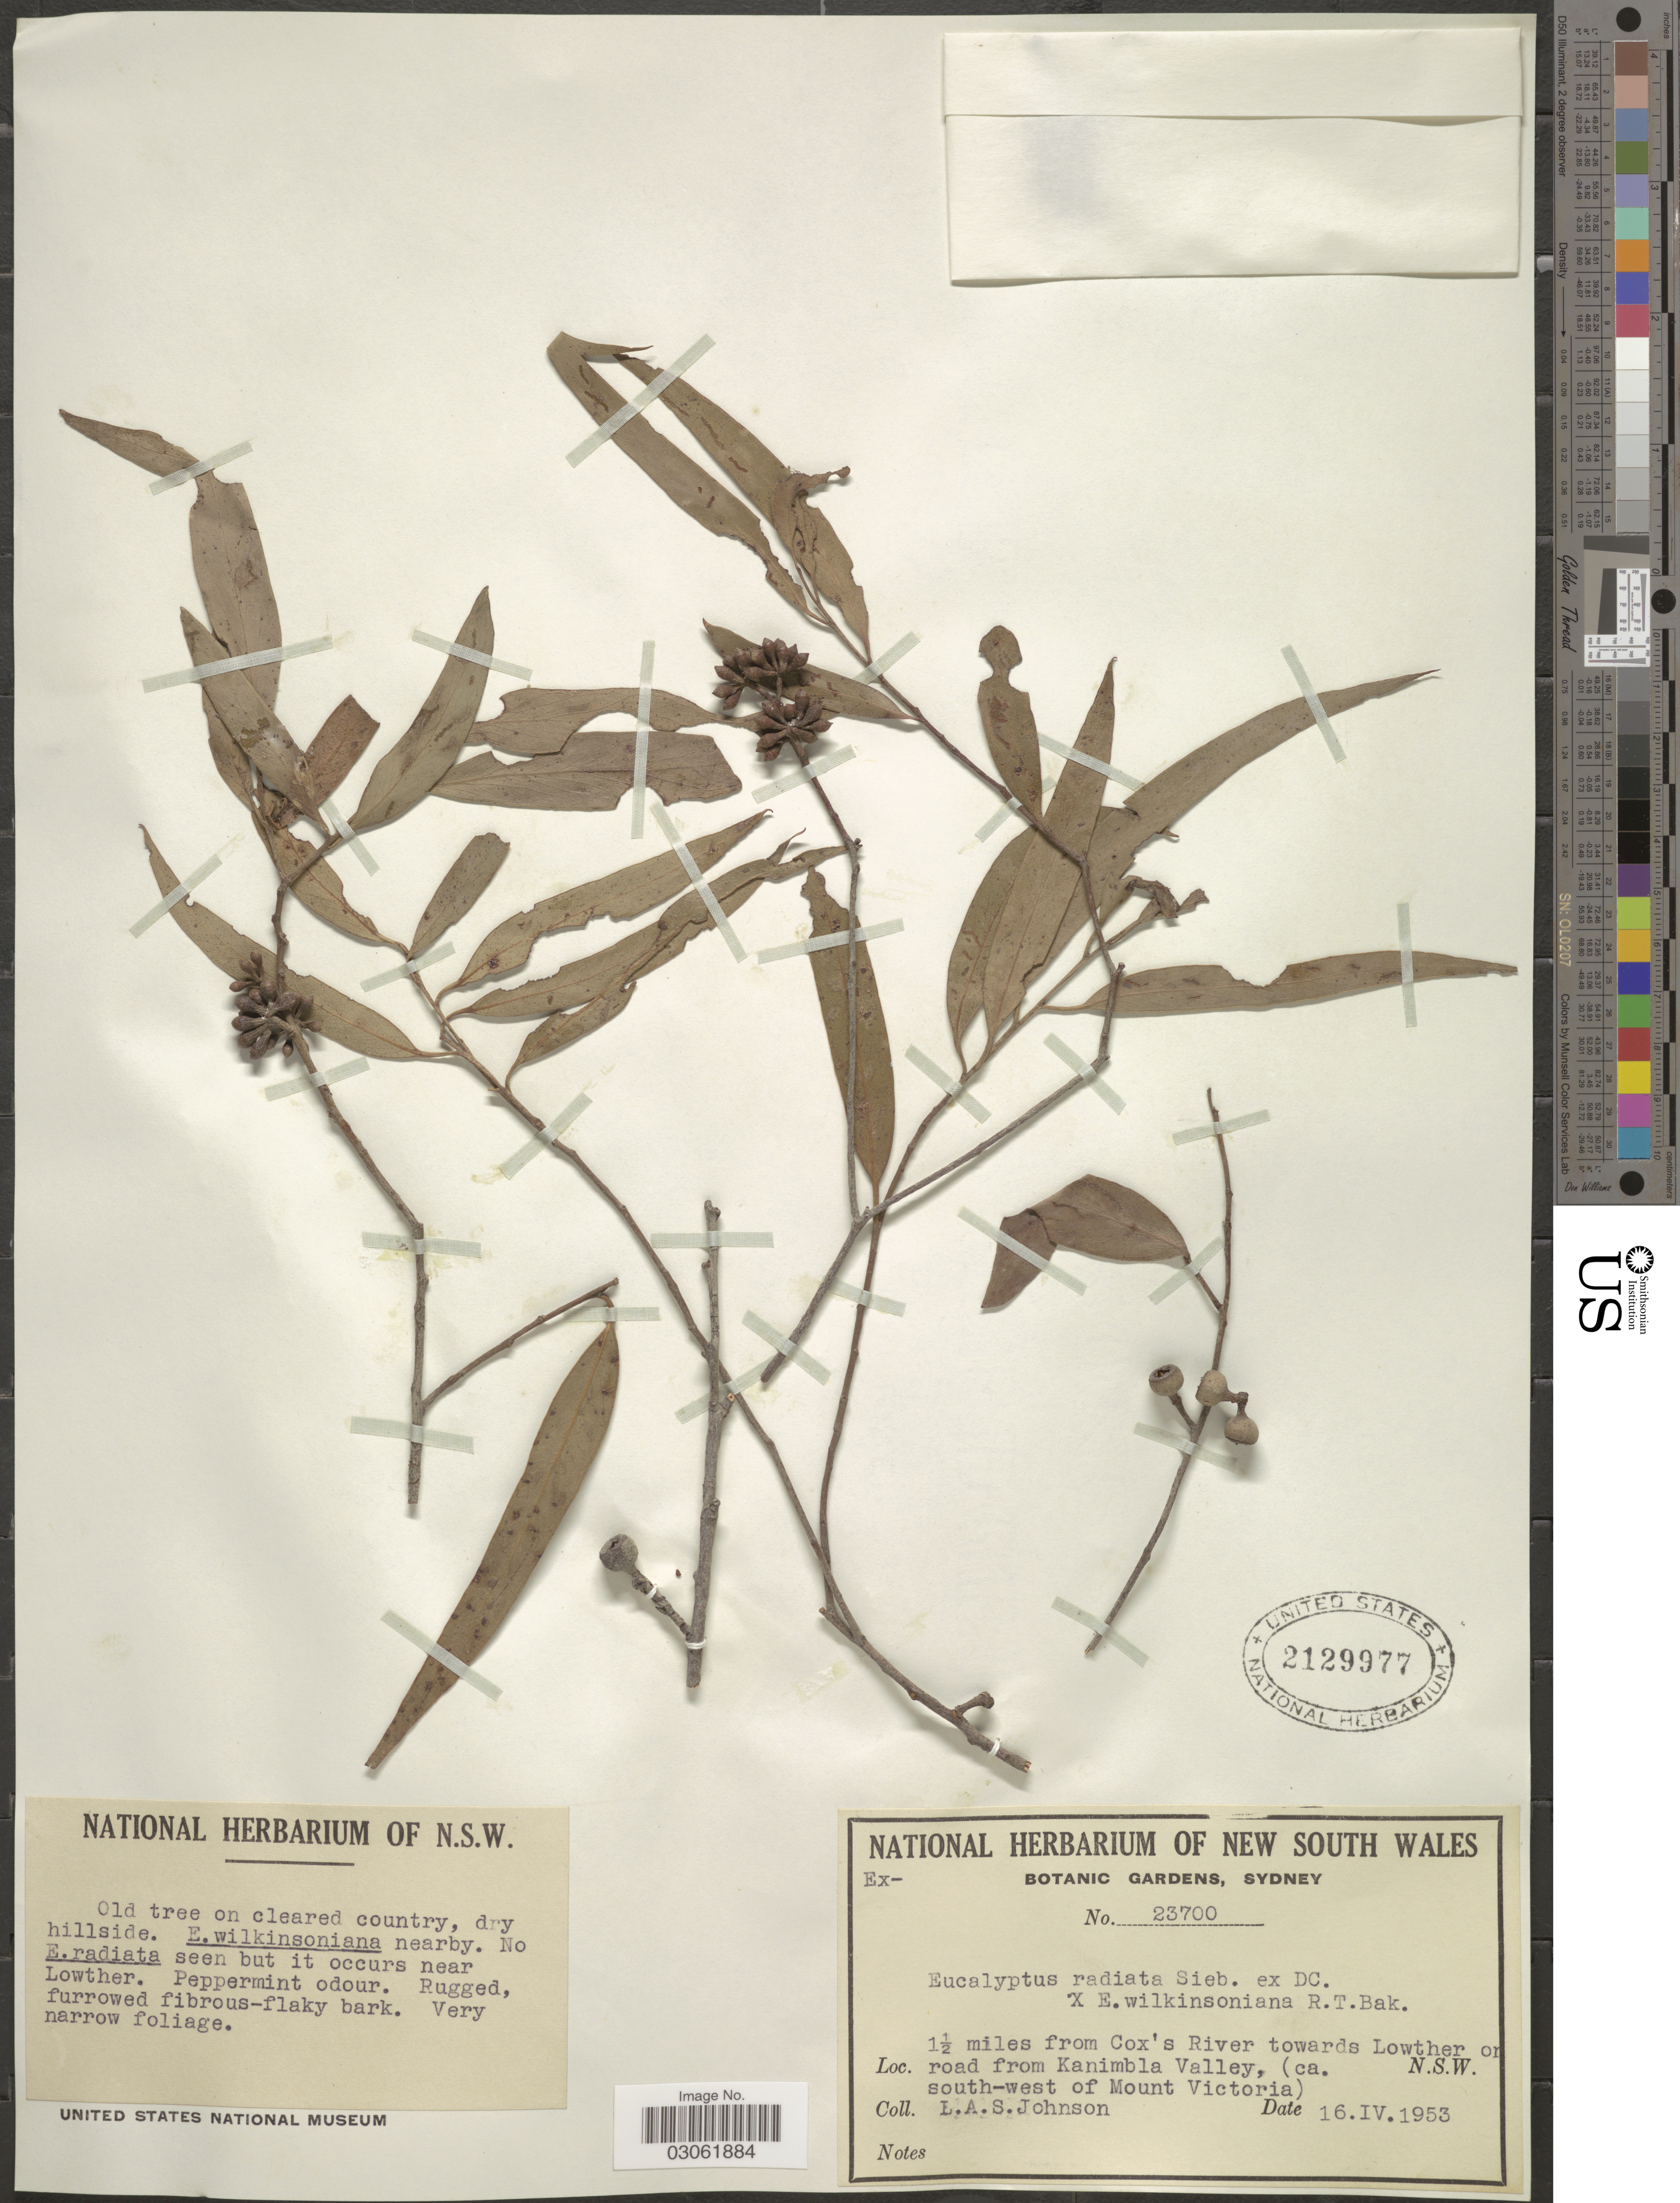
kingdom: Plantae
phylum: Tracheophyta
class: Magnoliopsida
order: Myrtales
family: Myrtaceae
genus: Eucalyptus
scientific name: Eucalyptus radiata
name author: Sieber ex DC.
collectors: L. A. S. Johnson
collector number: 23700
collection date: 1953-04-16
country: Australia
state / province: New South Wales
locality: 1½ miles from Cox's River towards Lowthe ron road from Kanimbla Valley, (ca. south-west of Mount Victoria).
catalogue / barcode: US 2129977